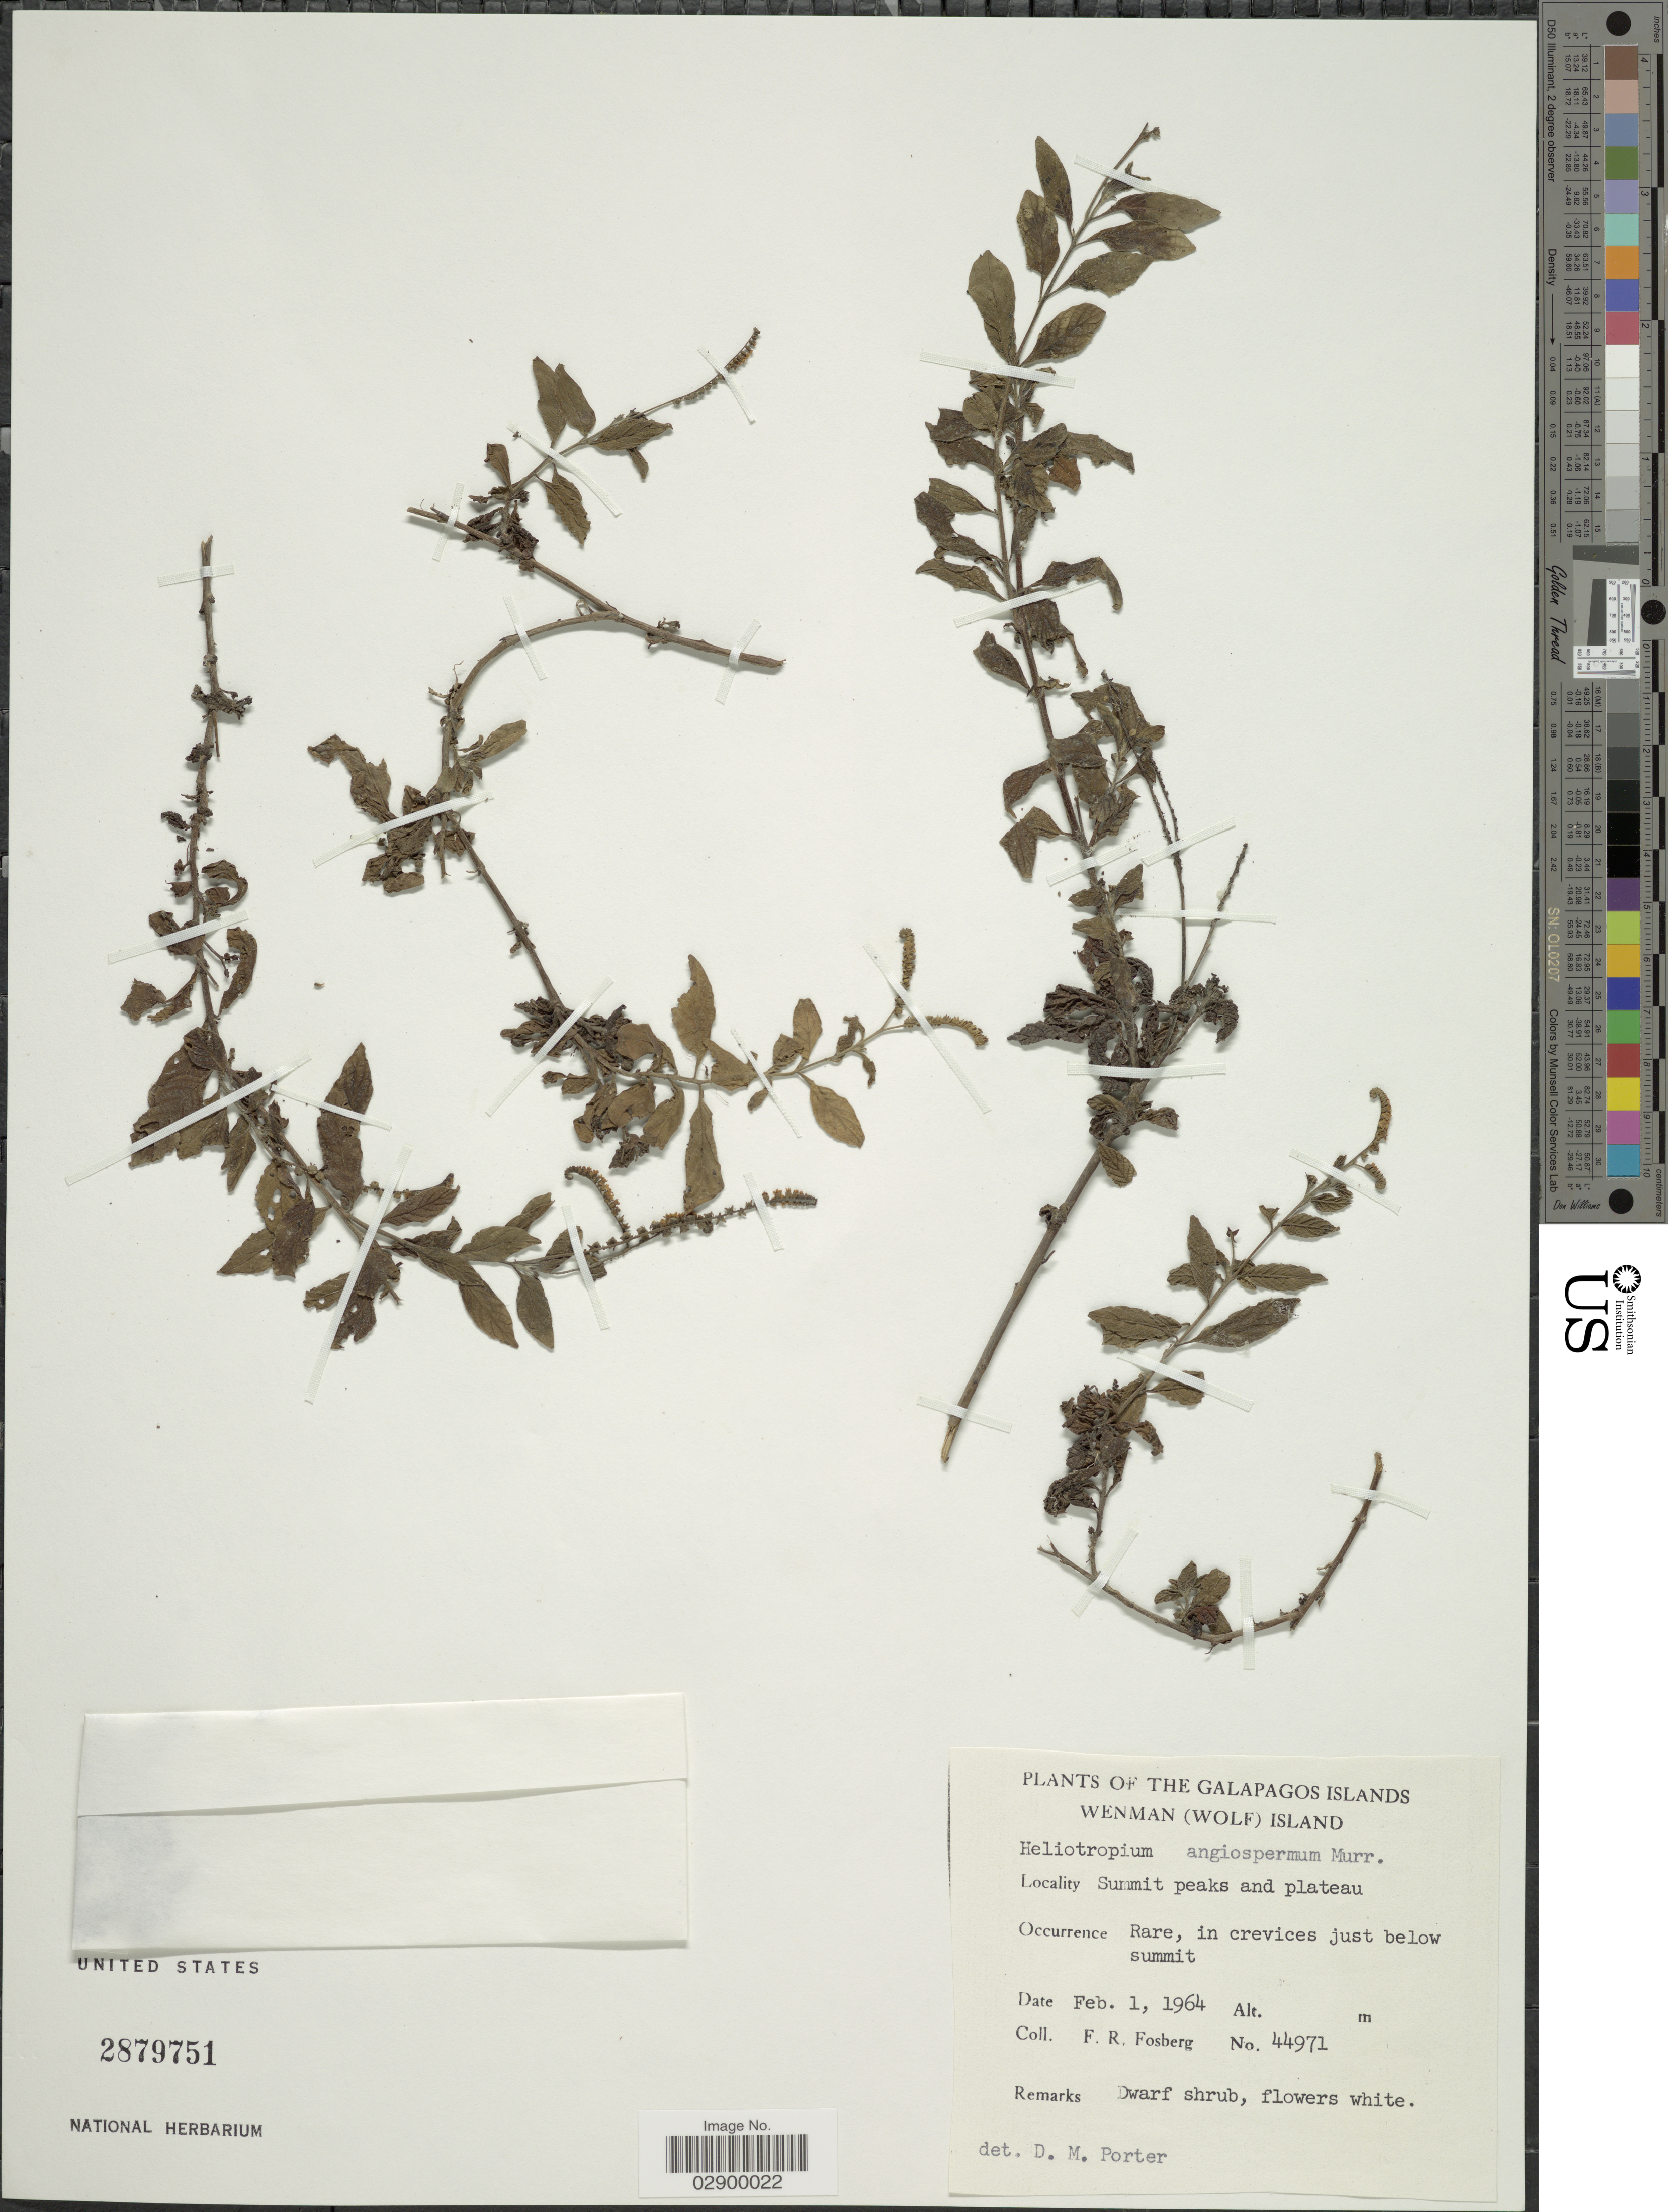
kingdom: Plantae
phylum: Tracheophyta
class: Magnoliopsida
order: Boraginales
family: Heliotropiaceae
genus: Heliotropium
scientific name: Heliotropium angiospermum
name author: Murray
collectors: F. R. Fosberg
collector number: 44971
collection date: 1964-02-01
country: Ecuador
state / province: Colón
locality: The Galapagos Islands. Wenman (Wolf) Island. Summit peaks and plateau.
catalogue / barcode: US 2879751